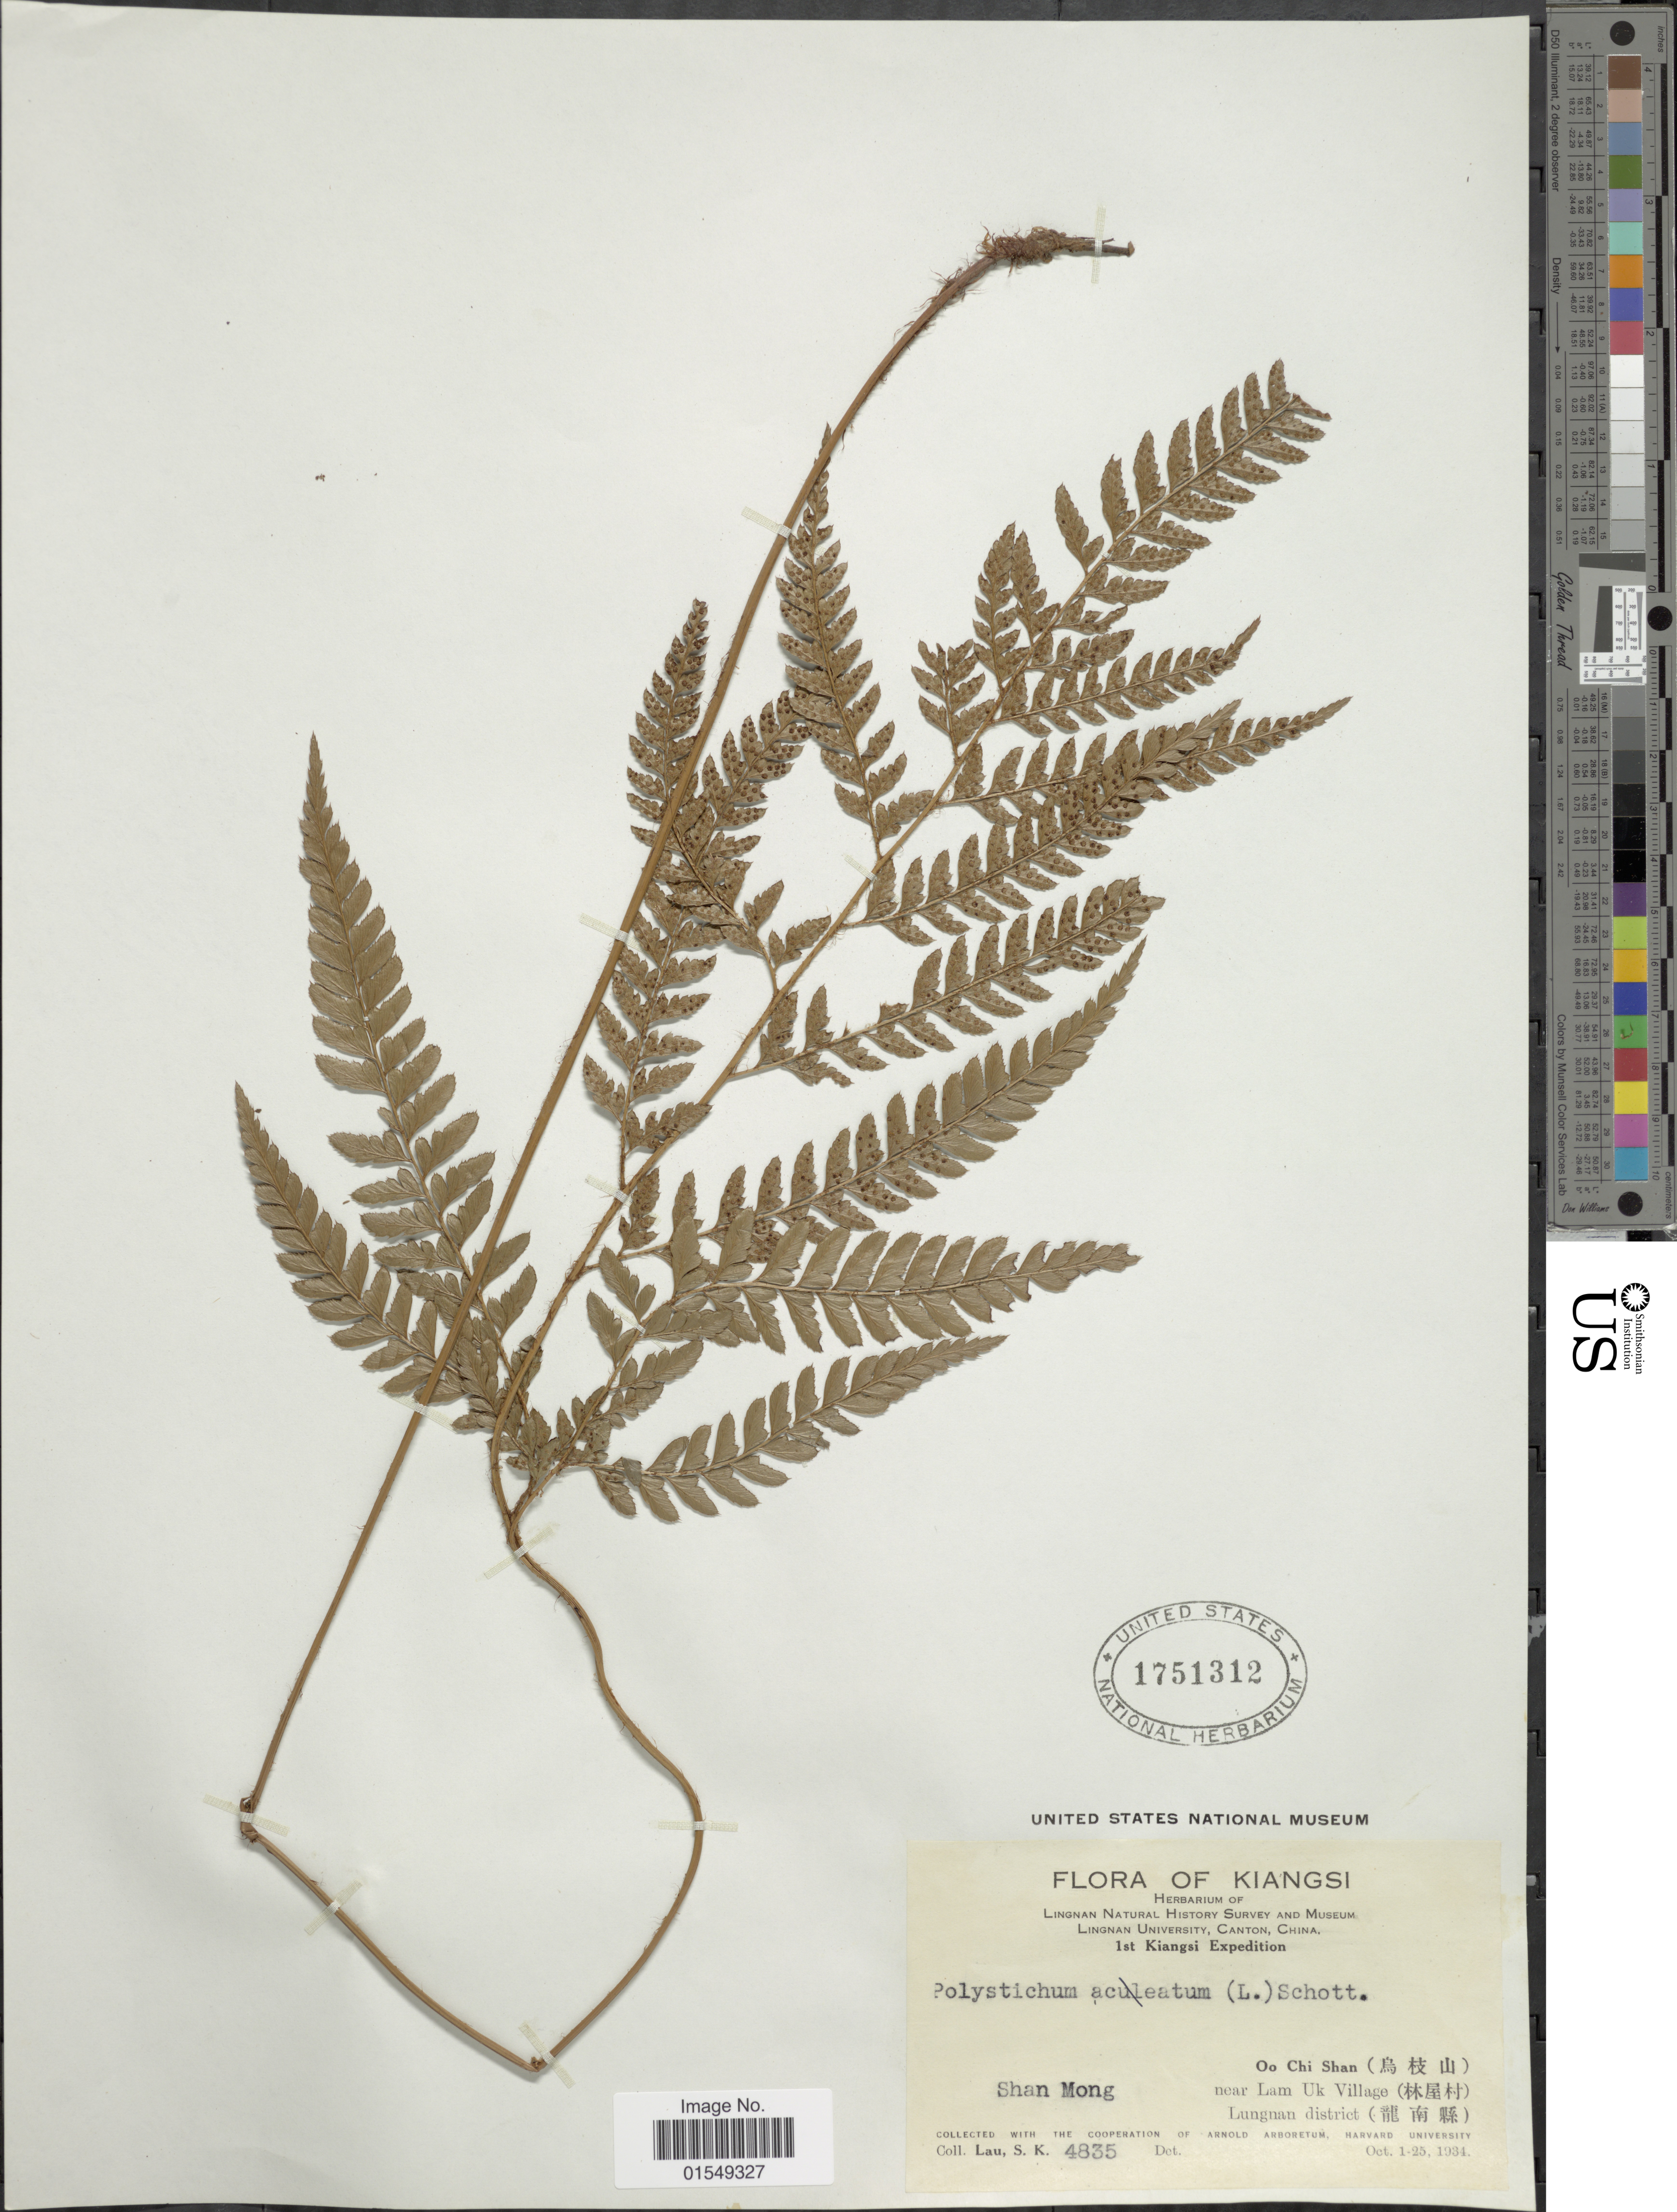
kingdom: Plantae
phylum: Tracheophyta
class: Polypodiopsida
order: Polypodiales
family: Dryopteridaceae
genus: Arachniodes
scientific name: Arachniodes sp.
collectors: S. K. Lau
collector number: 4835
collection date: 1934-10-01/1934-10-25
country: China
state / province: Jiangxi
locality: Kiangsi, Shan Mong, Oo Chi Shan, near Lam Uk Village, Lungnan district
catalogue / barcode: US 1751312